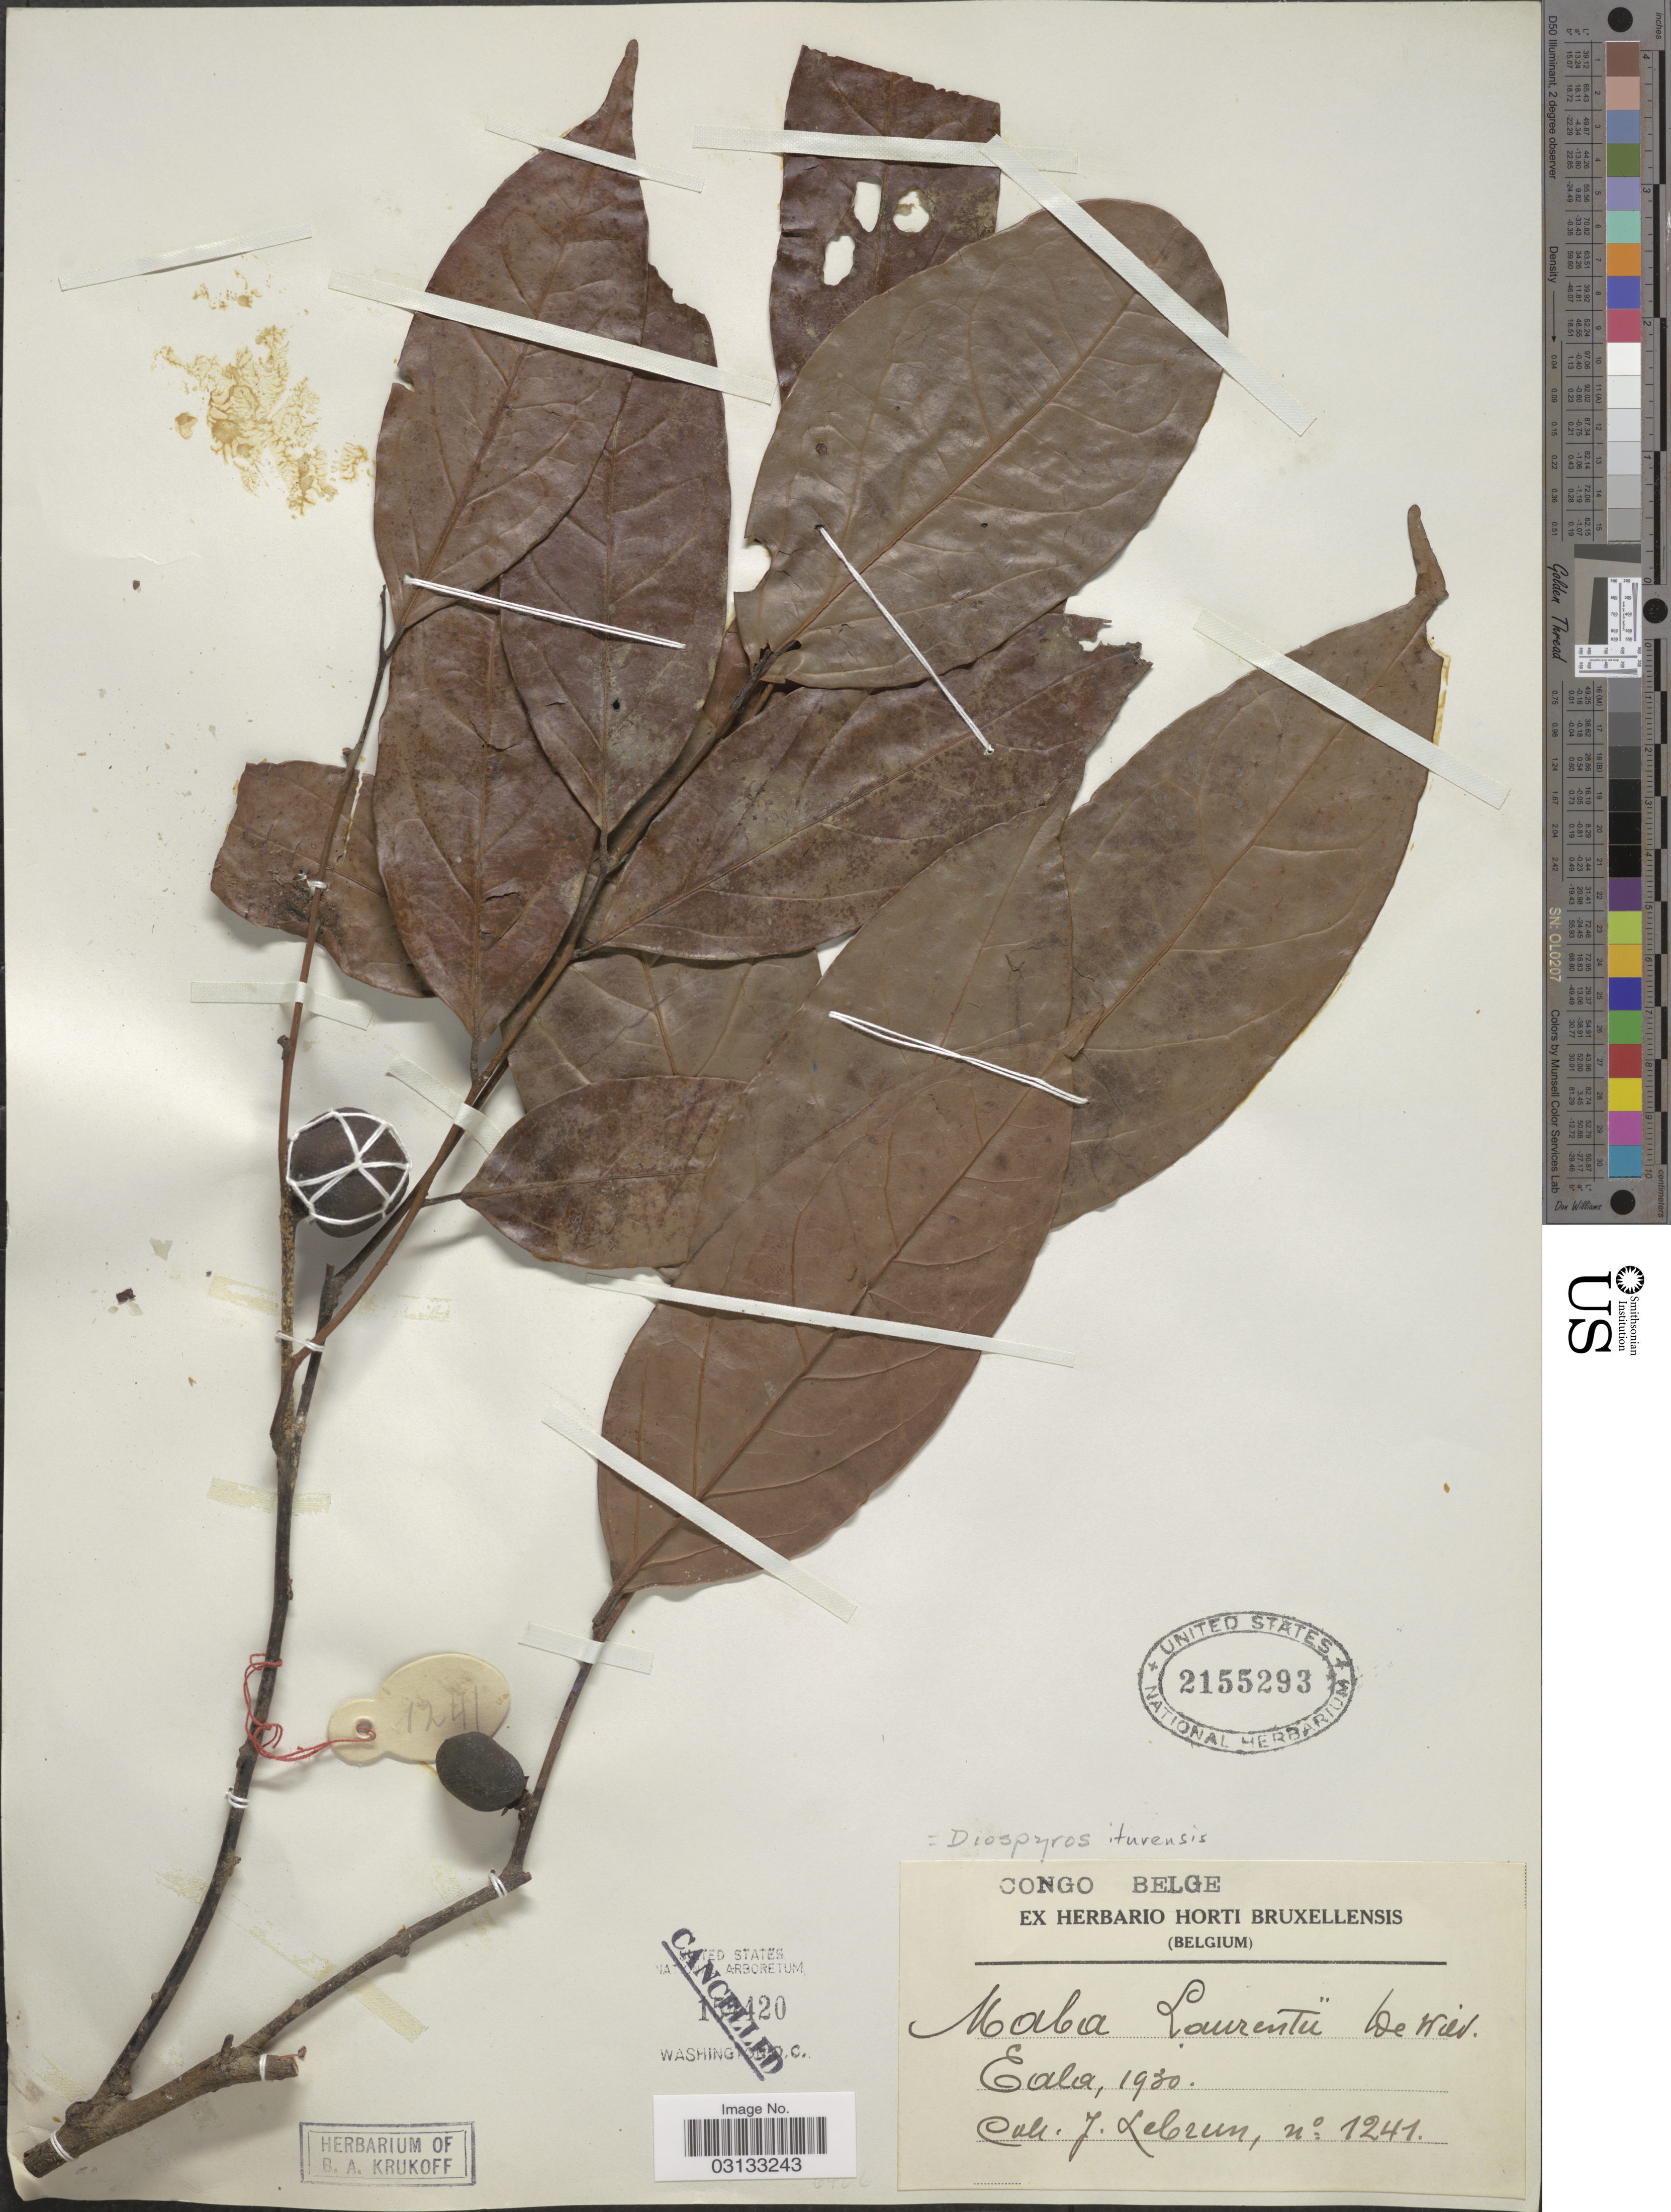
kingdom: Plantae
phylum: Tracheophyta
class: Magnoliopsida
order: Ericales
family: Ebenaceae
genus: Diospyros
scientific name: Diospyros iturensis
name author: (Gürke) Letouzey & F. White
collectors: J. A. Lebrun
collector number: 1241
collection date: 1930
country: Congo, Democratic Republic of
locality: Congo Belge, Eala.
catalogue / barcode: US 2155293